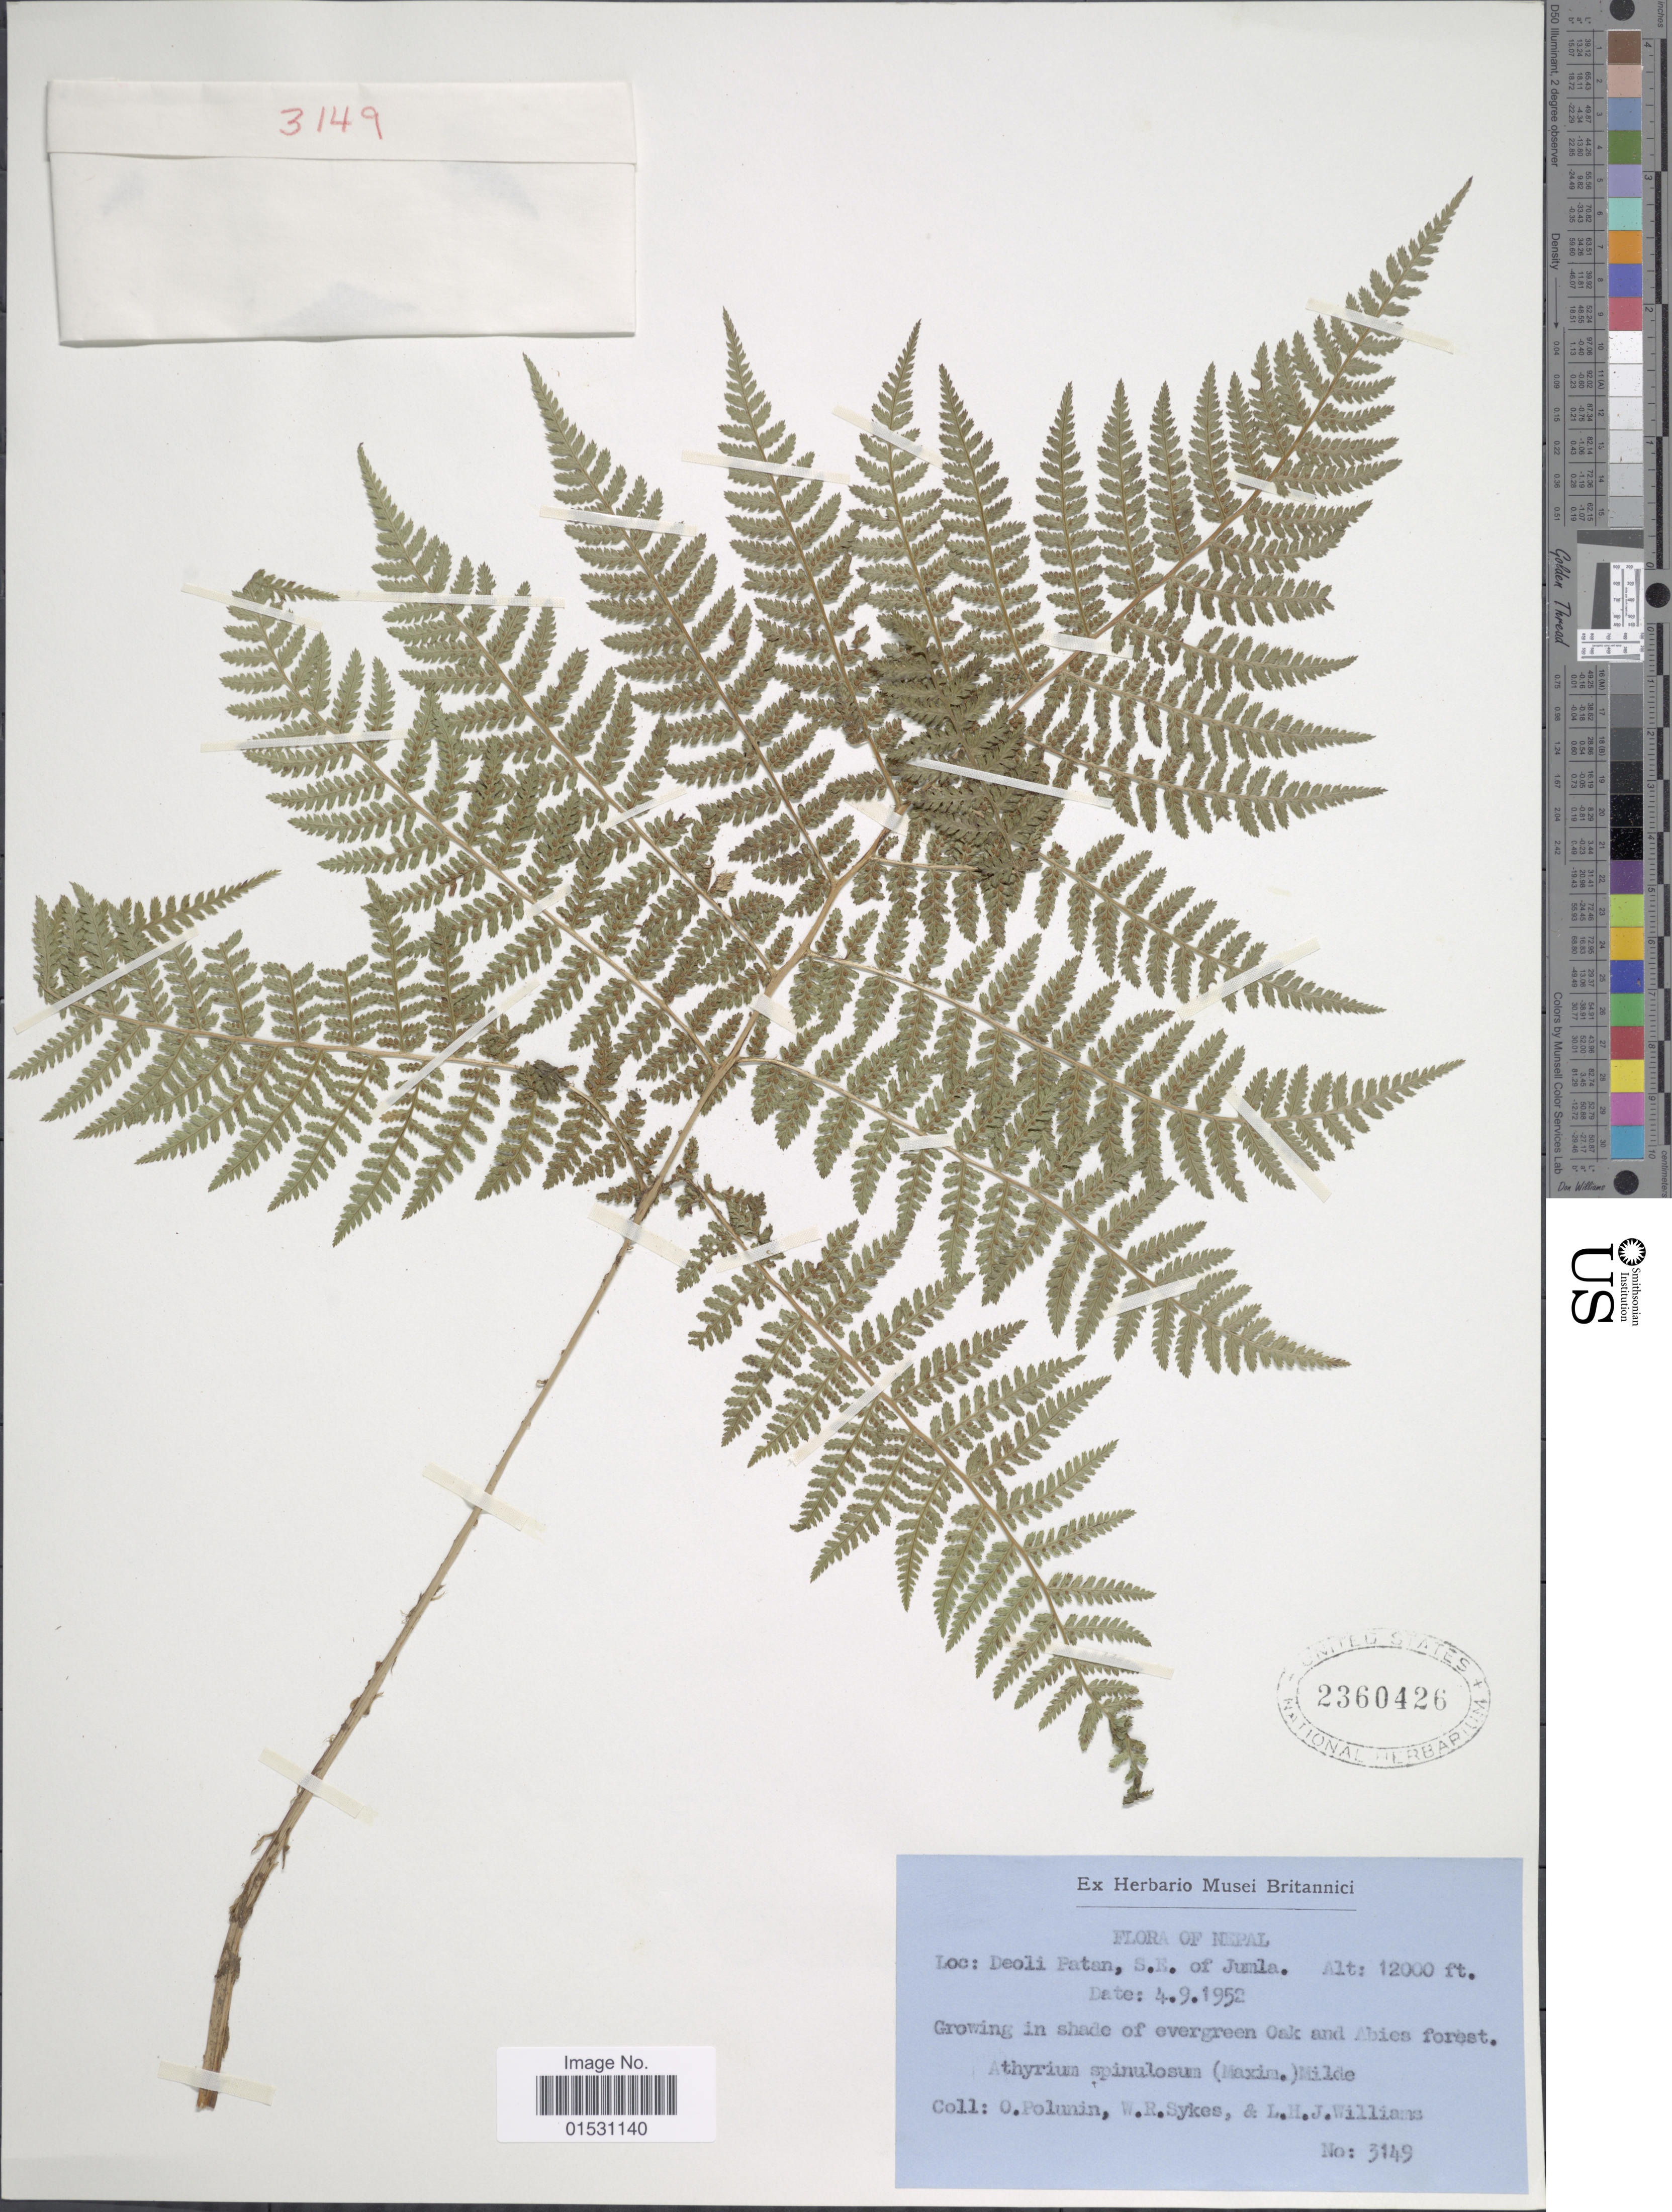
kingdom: Plantae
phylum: Tracheophyta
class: Polypodiopsida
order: Polypodiales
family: Athyriaceae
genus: Athyrium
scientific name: Athyrium spinulosum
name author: (Maxim.) Milde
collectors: O. V. Polunin, W. R. Sykes & L. H. J. Williams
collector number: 3149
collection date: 1952-09-04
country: Nepal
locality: Deoli Patan, S.E. of Jumla.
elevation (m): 3658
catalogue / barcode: US 2360426